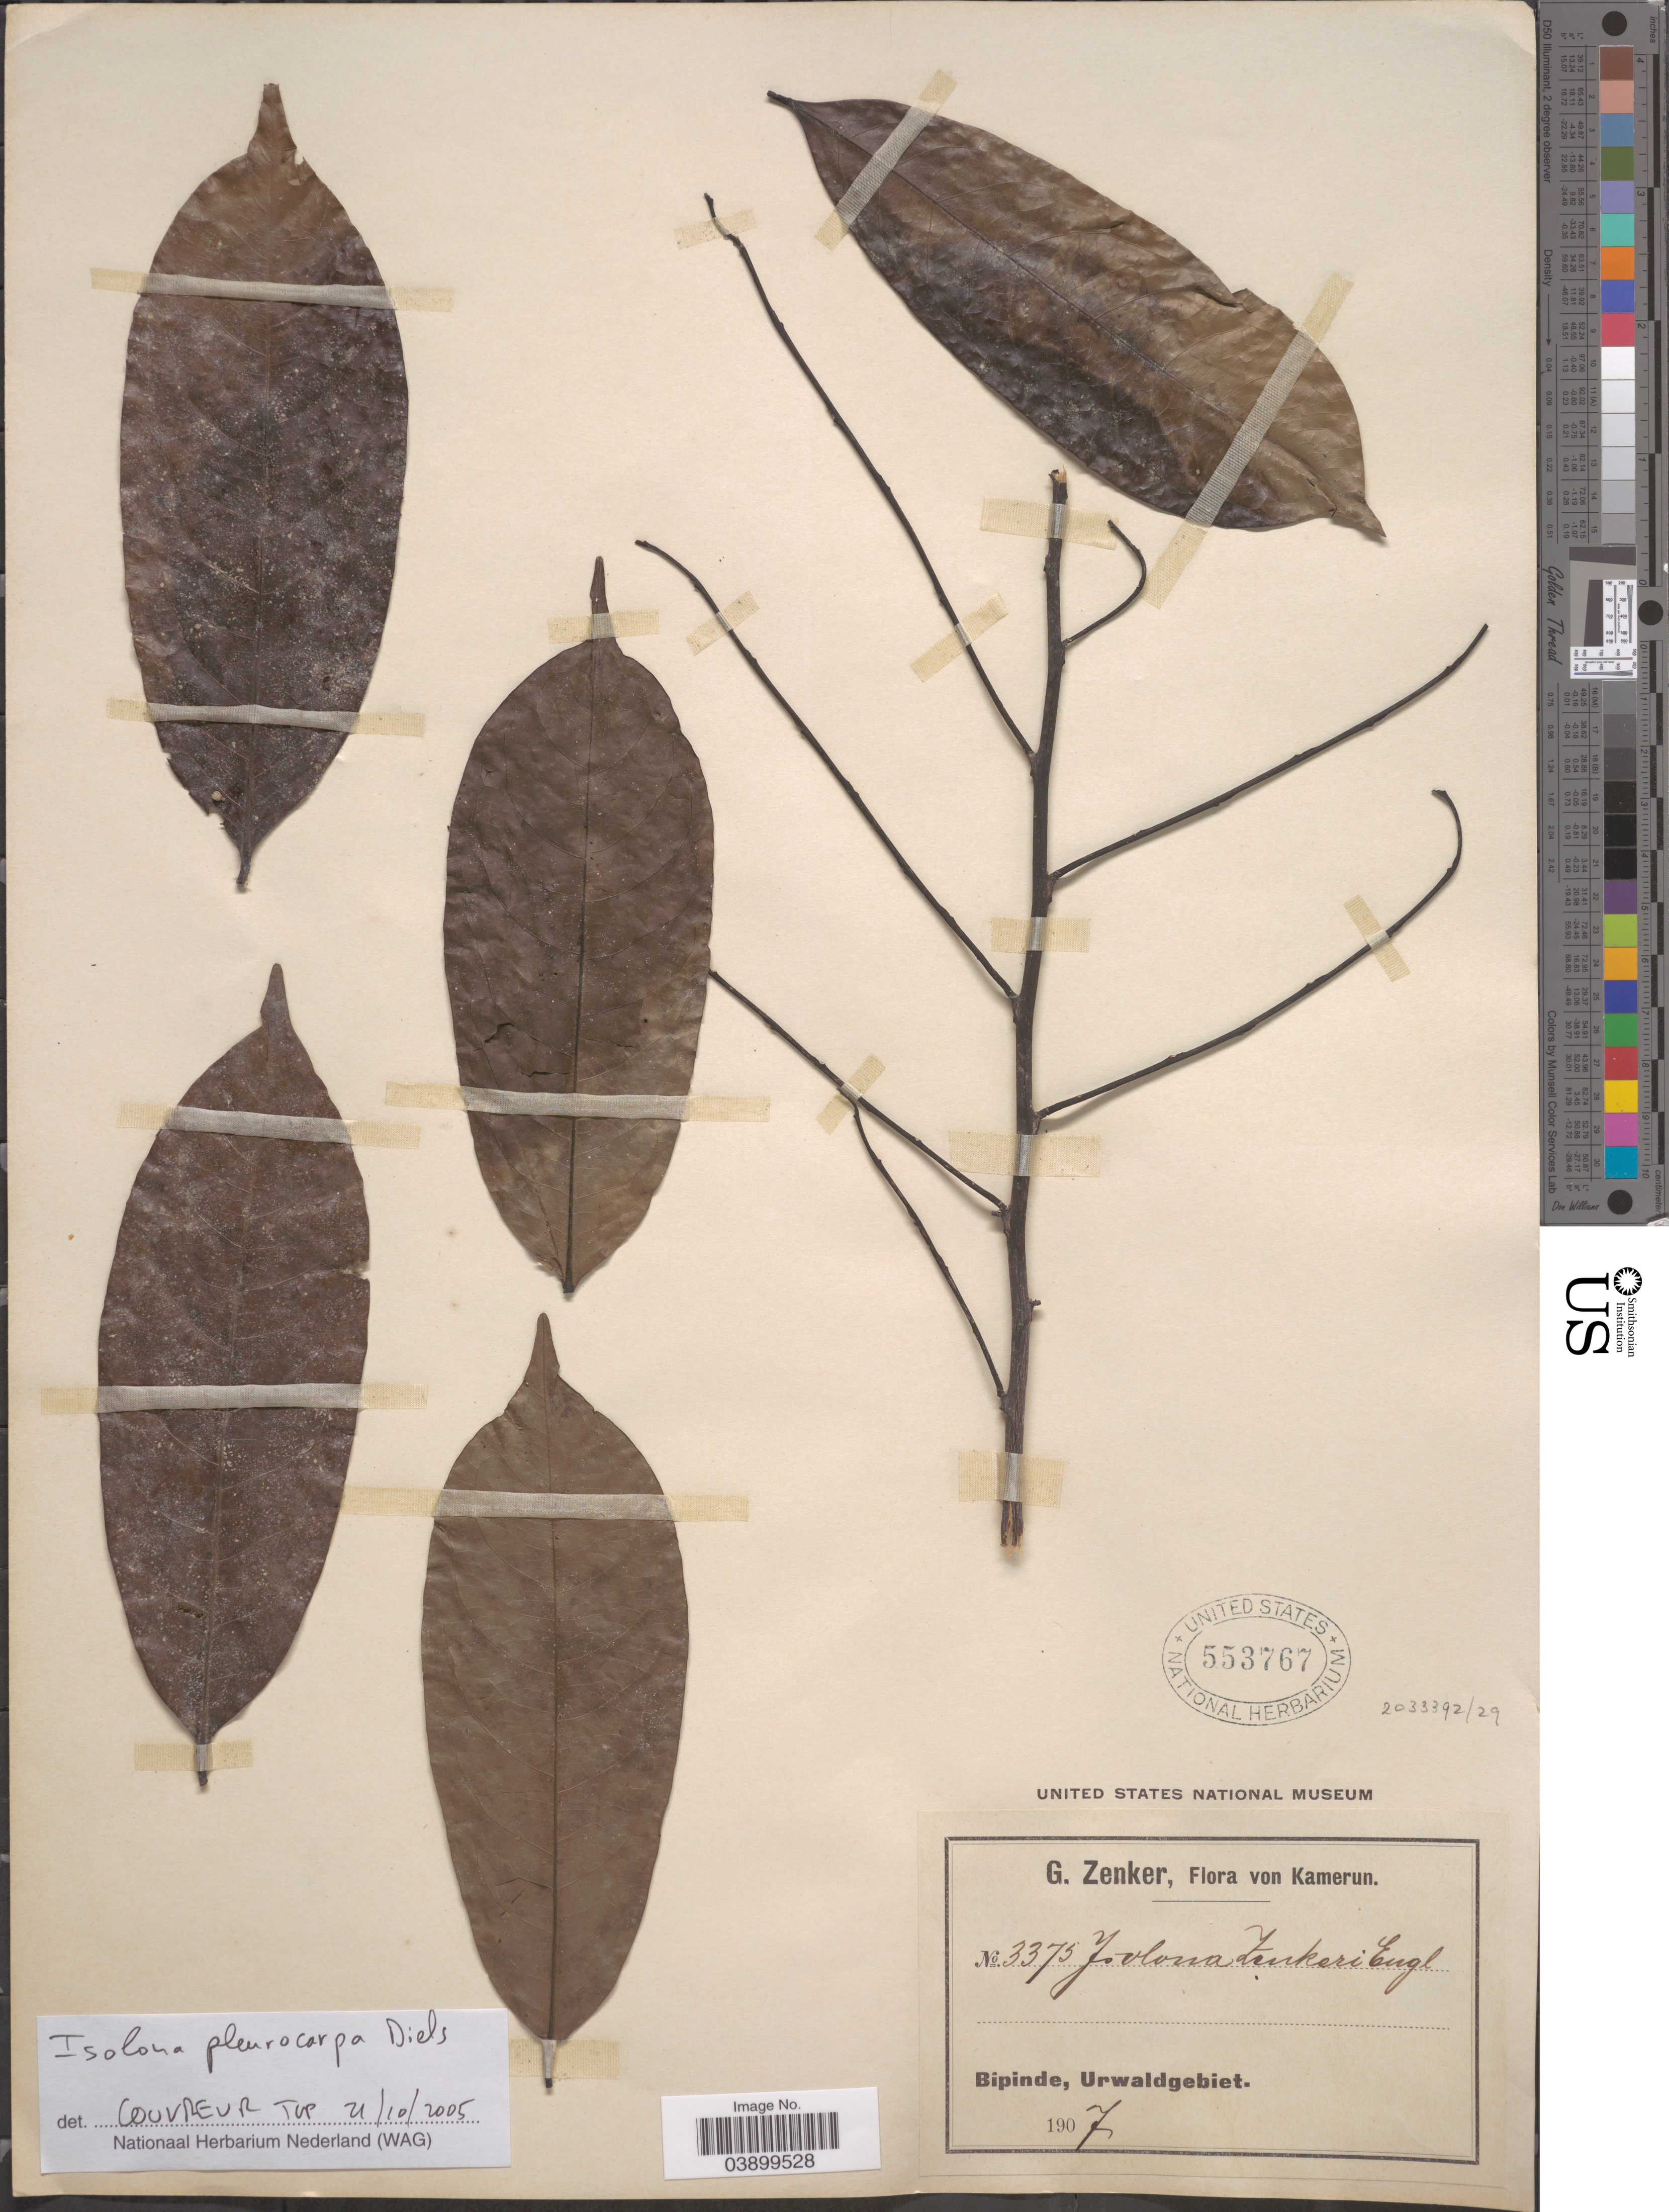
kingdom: Plantae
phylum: Tracheophyta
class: Magnoliopsida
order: Magnoliales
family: Annonaceae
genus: Isolona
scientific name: Isolona pleurocarpa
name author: Diels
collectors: G. A. Zenker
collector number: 3375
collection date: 1907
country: Cameroon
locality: Bipinde, Urwaldgebiet.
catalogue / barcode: US 553767